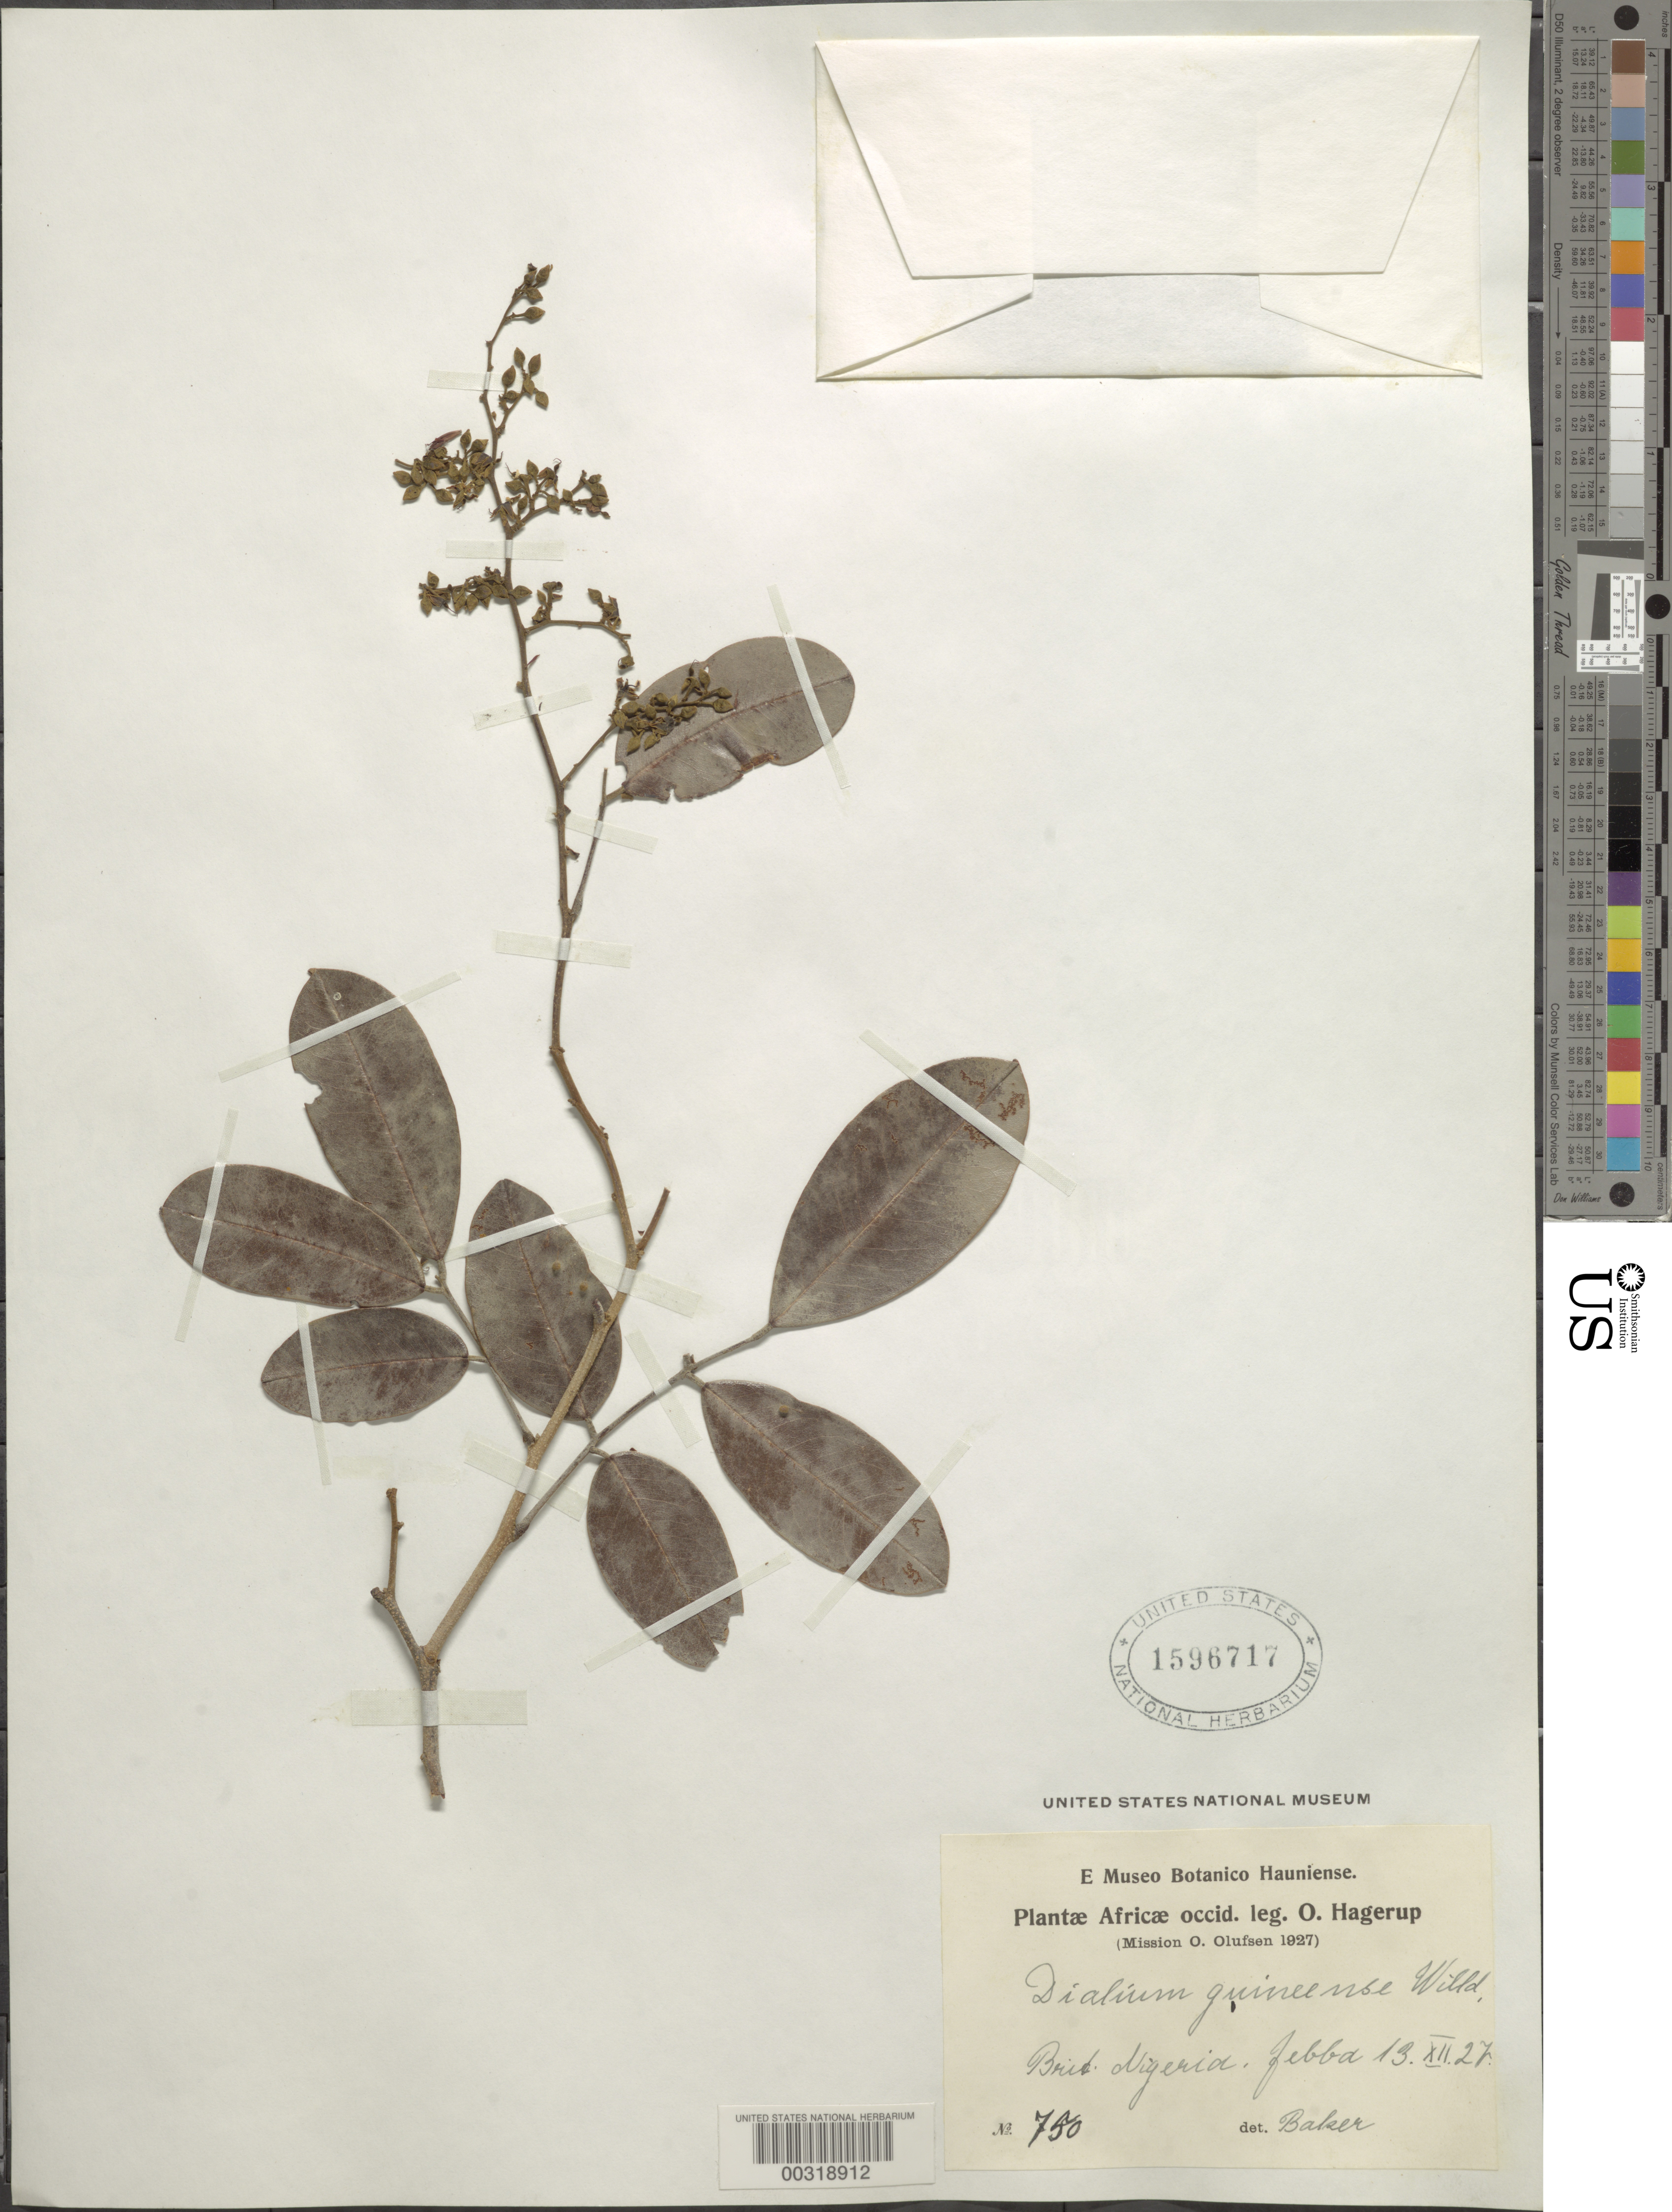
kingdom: Plantae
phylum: Tracheophyta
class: Magnoliopsida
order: Fabales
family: Fabaceae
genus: Dialium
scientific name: Dialium guianense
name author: (Aubl.) Sandwith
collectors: M. Olufsen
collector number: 750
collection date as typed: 13 Dec 1927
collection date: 1927-12-13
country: Nigeria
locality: Zebba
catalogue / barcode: US 1596717